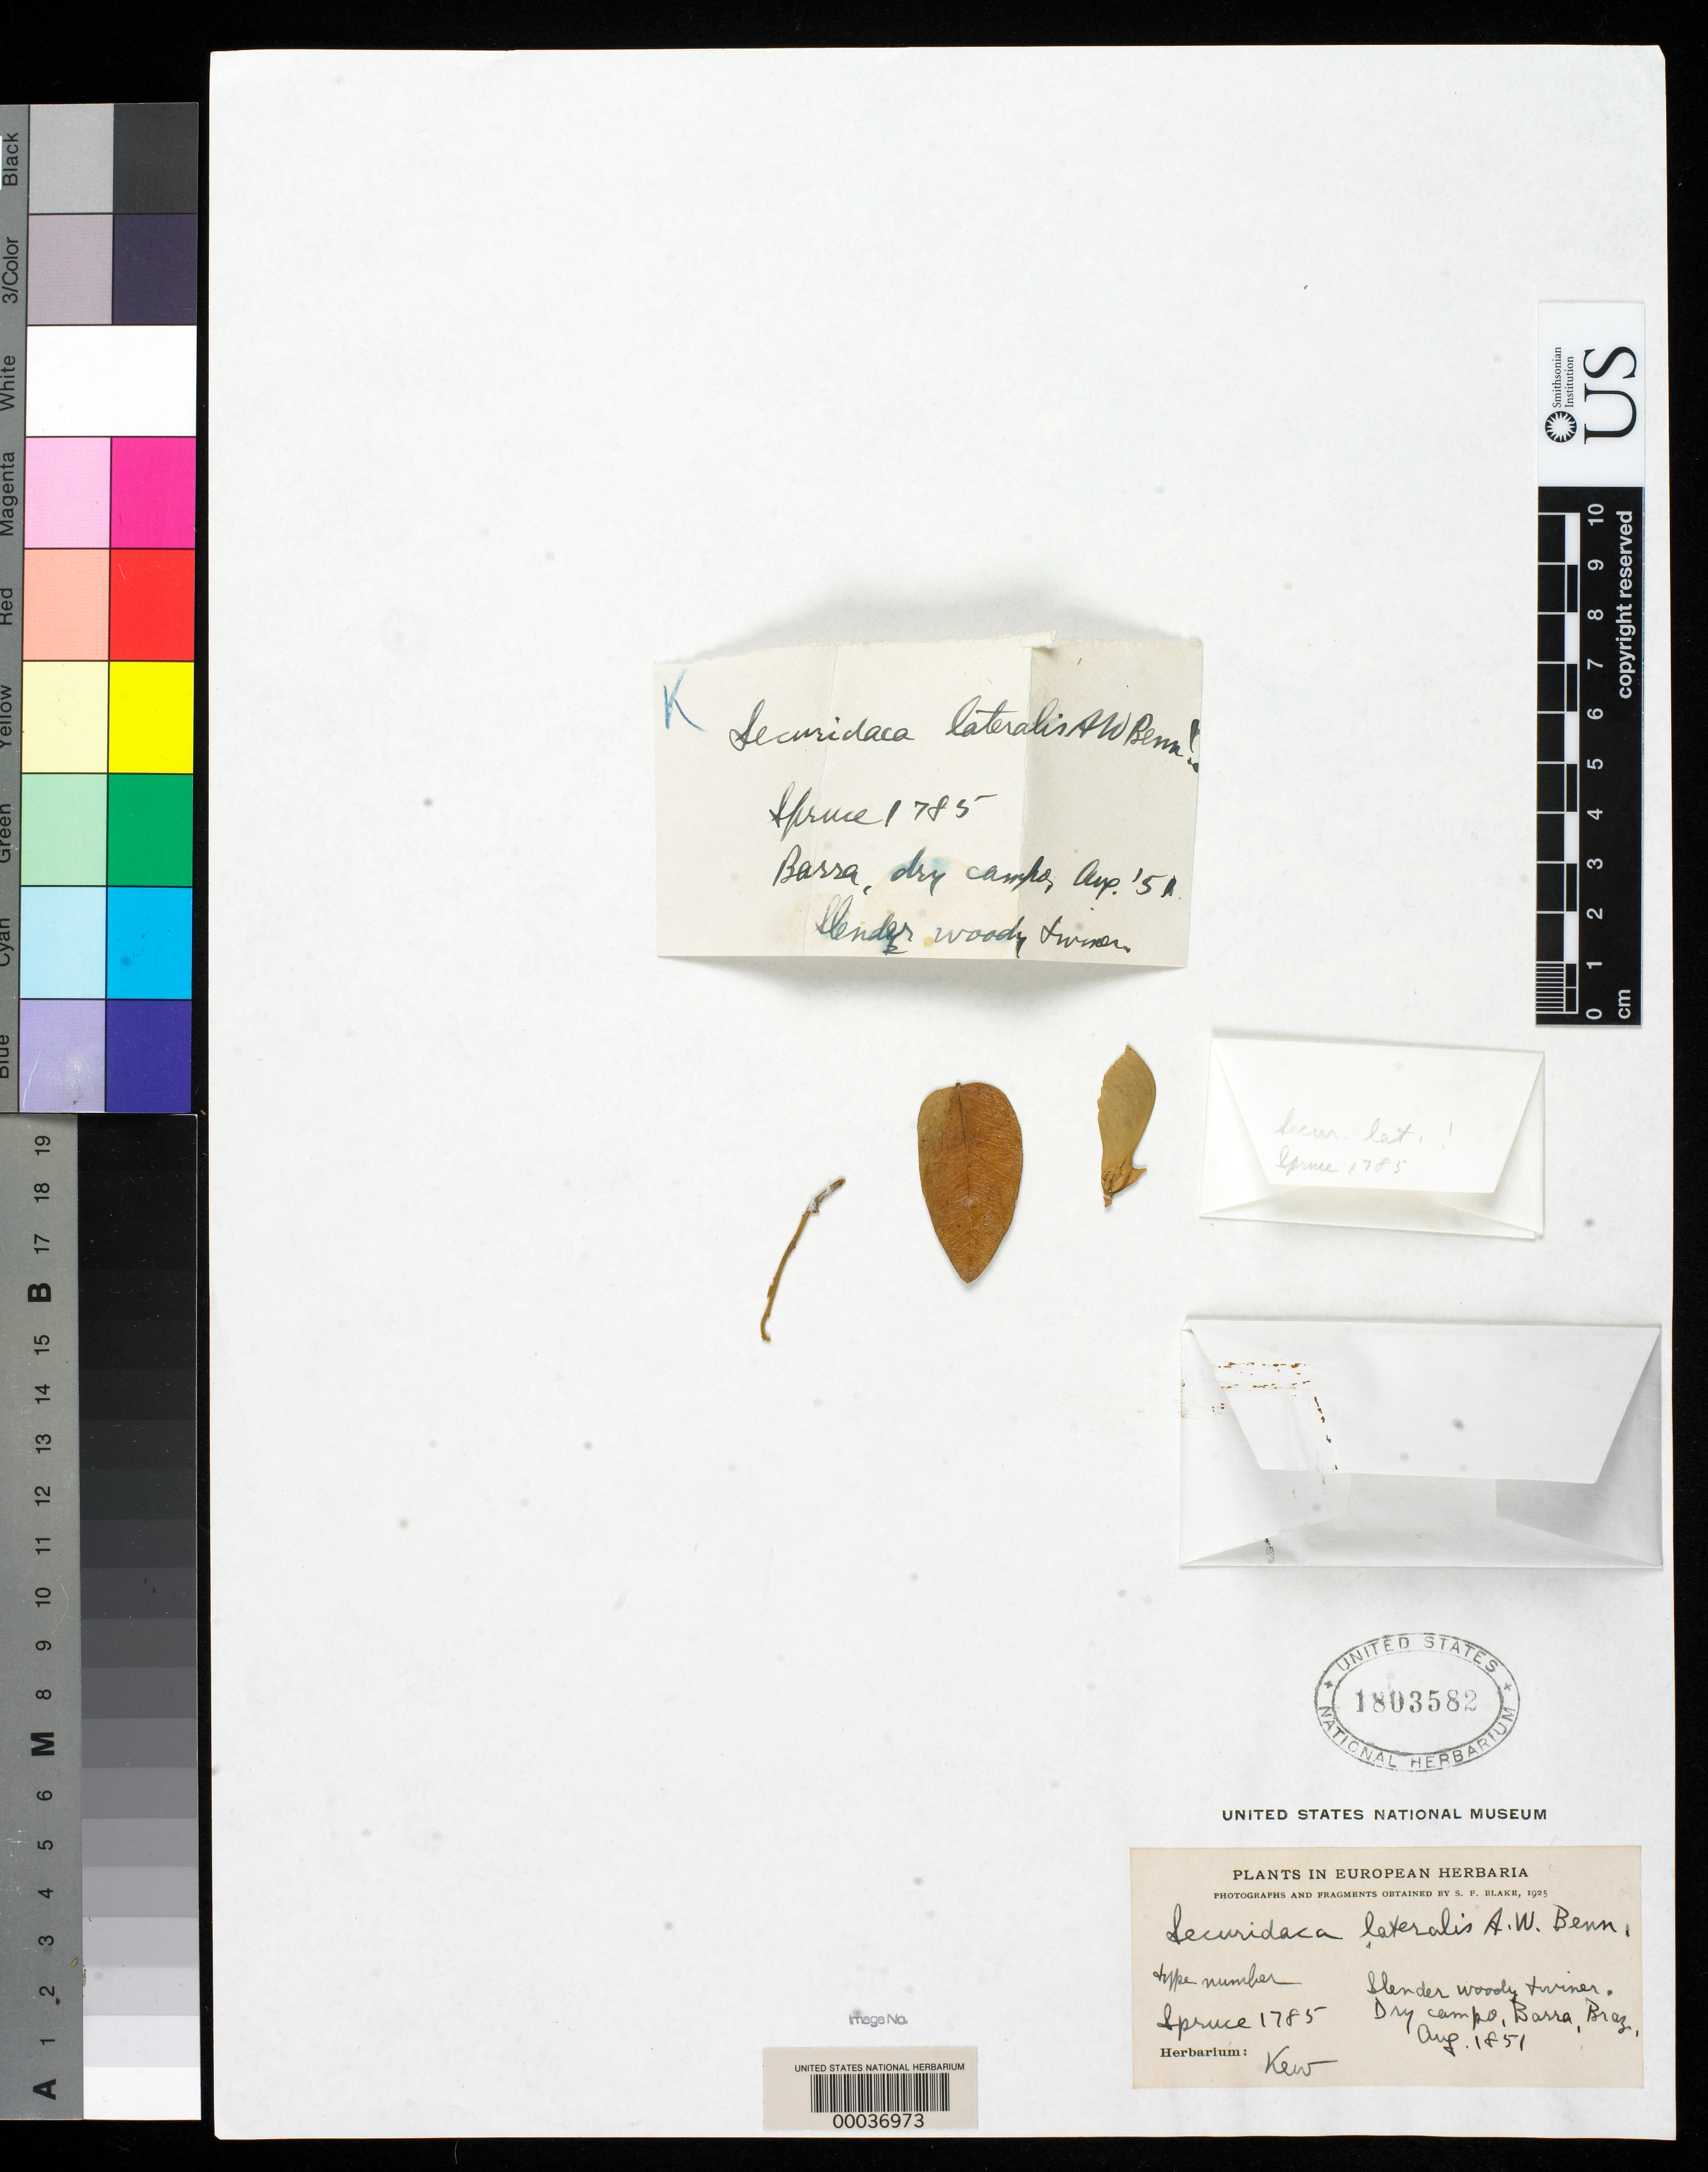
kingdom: Plantae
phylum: Tracheophyta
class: Magnoliopsida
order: Fabales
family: Polygalaceae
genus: Securidaca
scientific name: Securidaca lateralis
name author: A.W. Benn. in Mart.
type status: Type Fragment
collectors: R. Spruce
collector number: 1785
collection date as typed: Aug 1851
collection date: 1851-08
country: Brazil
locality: Barra.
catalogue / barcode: US 1803582